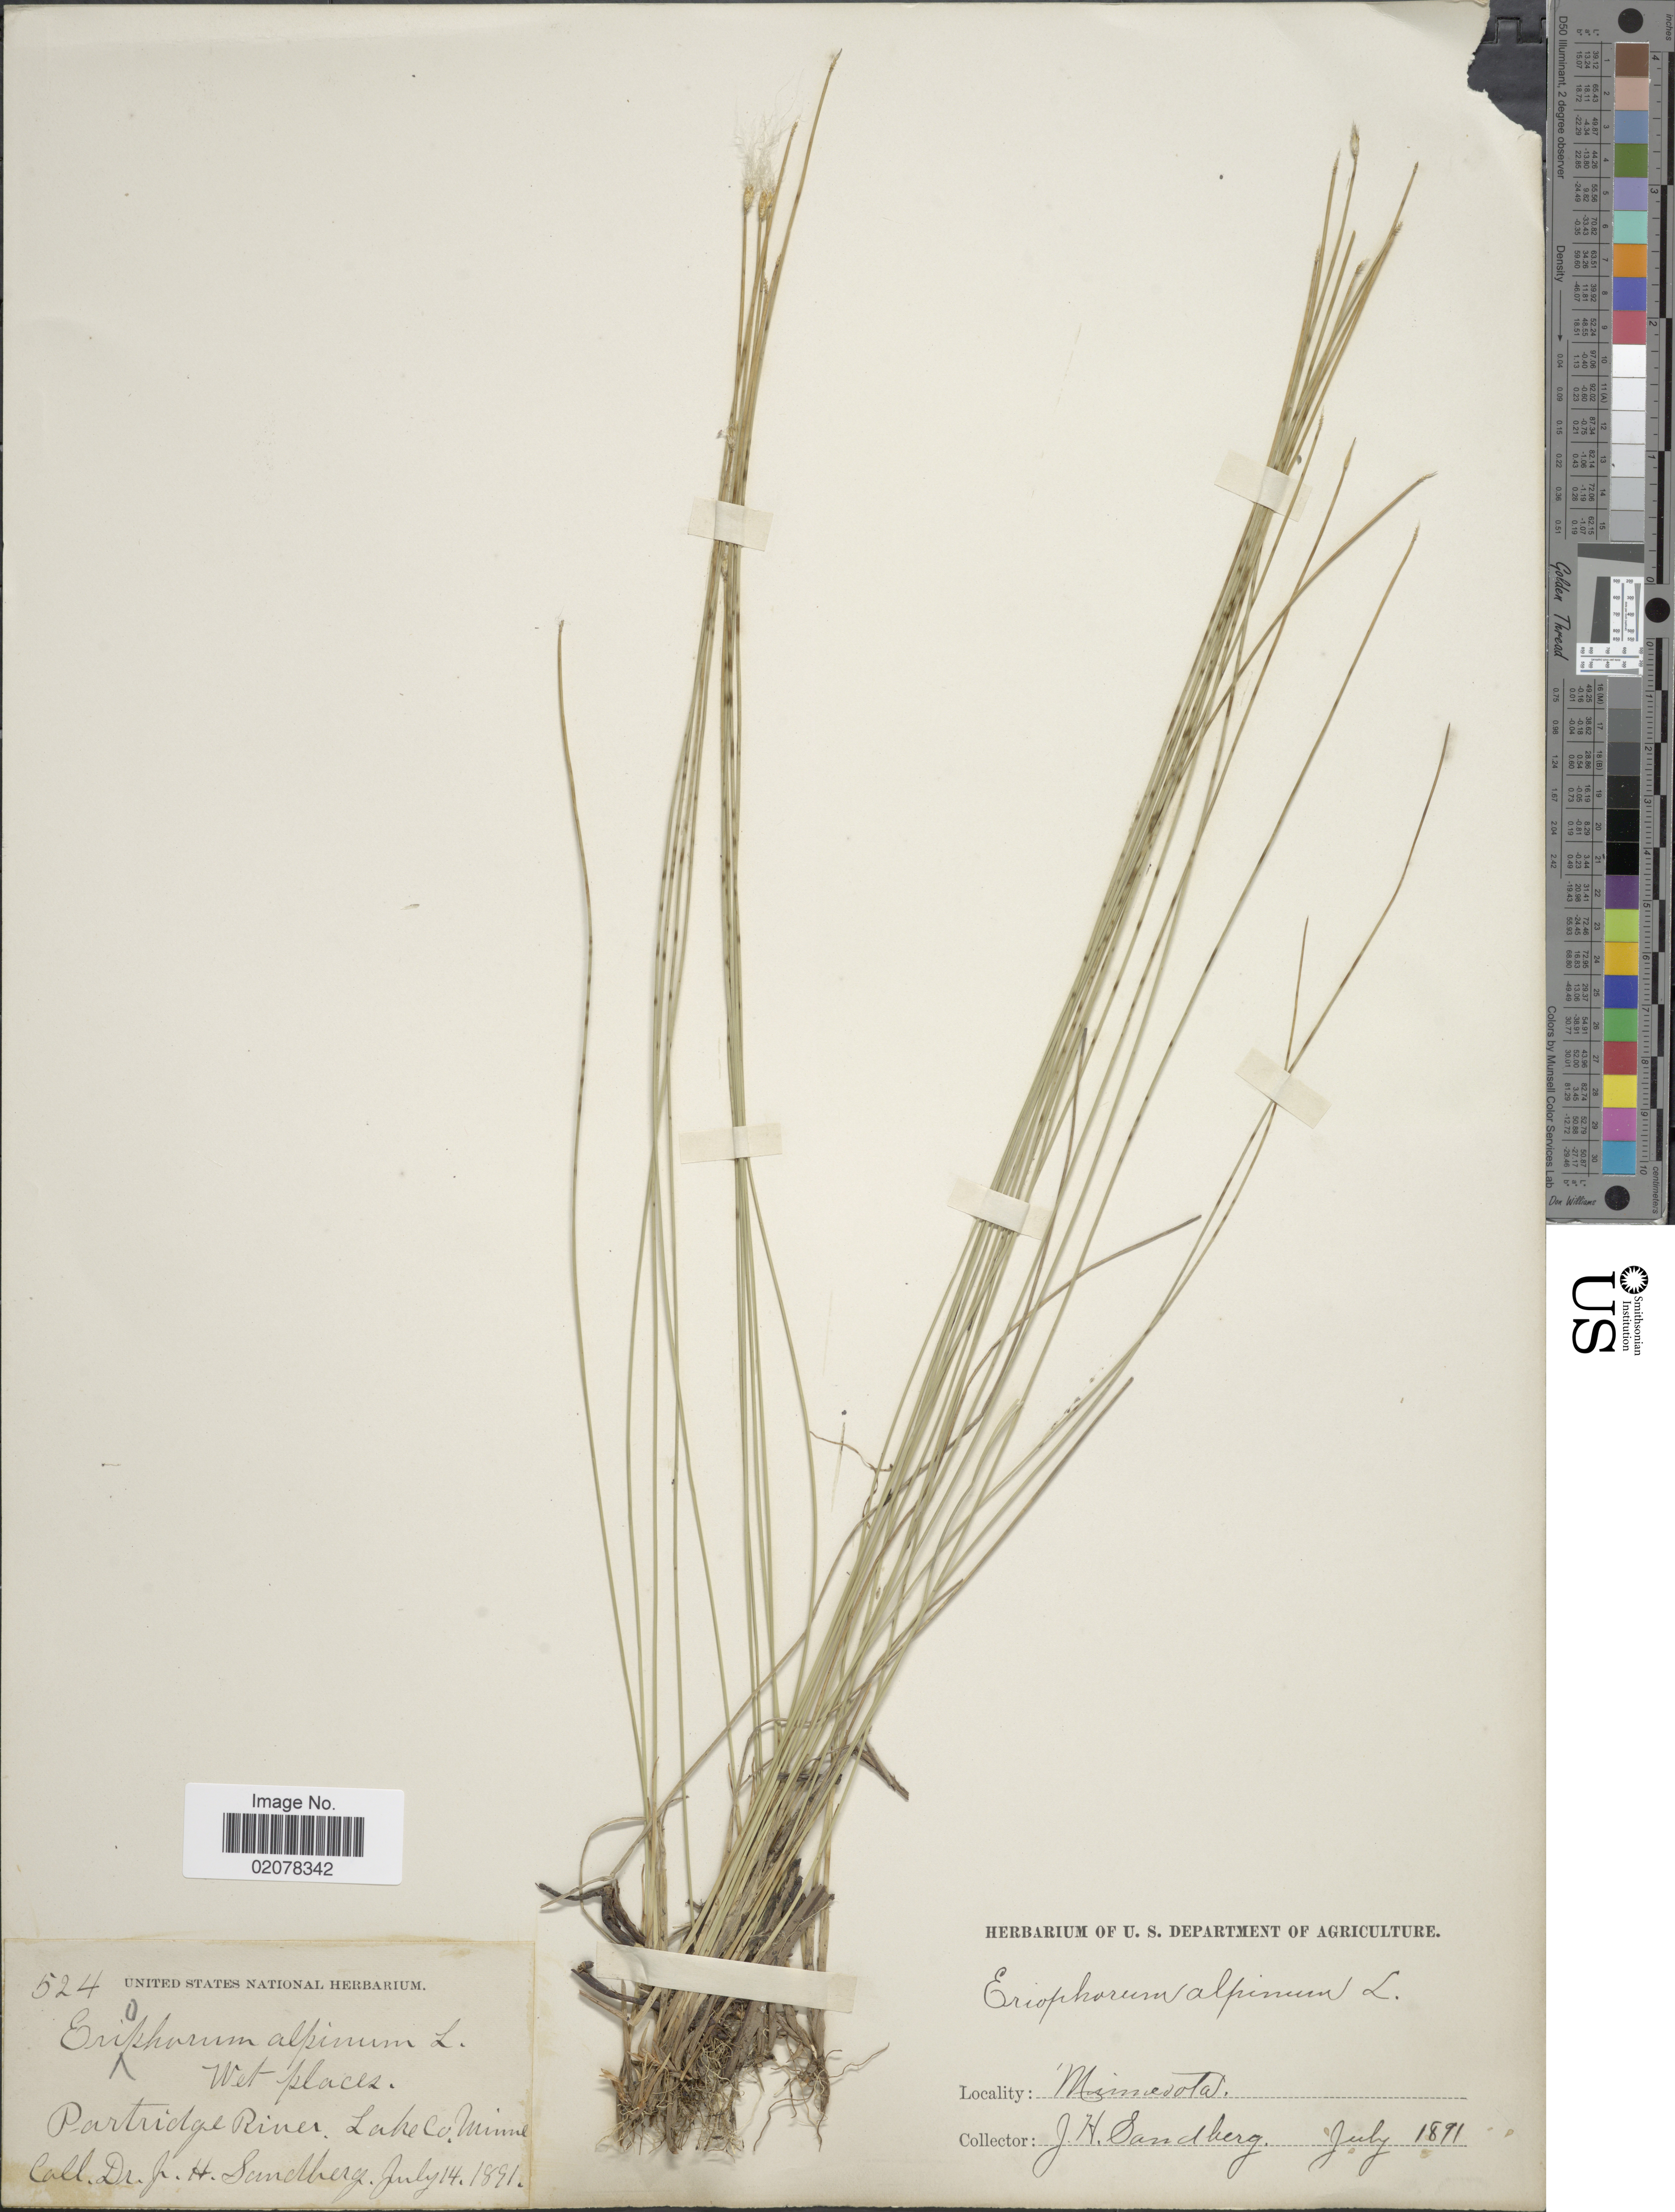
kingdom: Plantae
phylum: Tracheophyta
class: Liliopsida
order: Poales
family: Cyperaceae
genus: Trichophorum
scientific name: Trichophorum alpinum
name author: (L.) Pers.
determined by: Strong, M. T., (US), Smithsonian Institution - National Museum of Natural History (UNITED STATES)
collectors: J. H. Sandberg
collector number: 524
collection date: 1891-07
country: United States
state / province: Minnesota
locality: Partridge river, Lake Co.